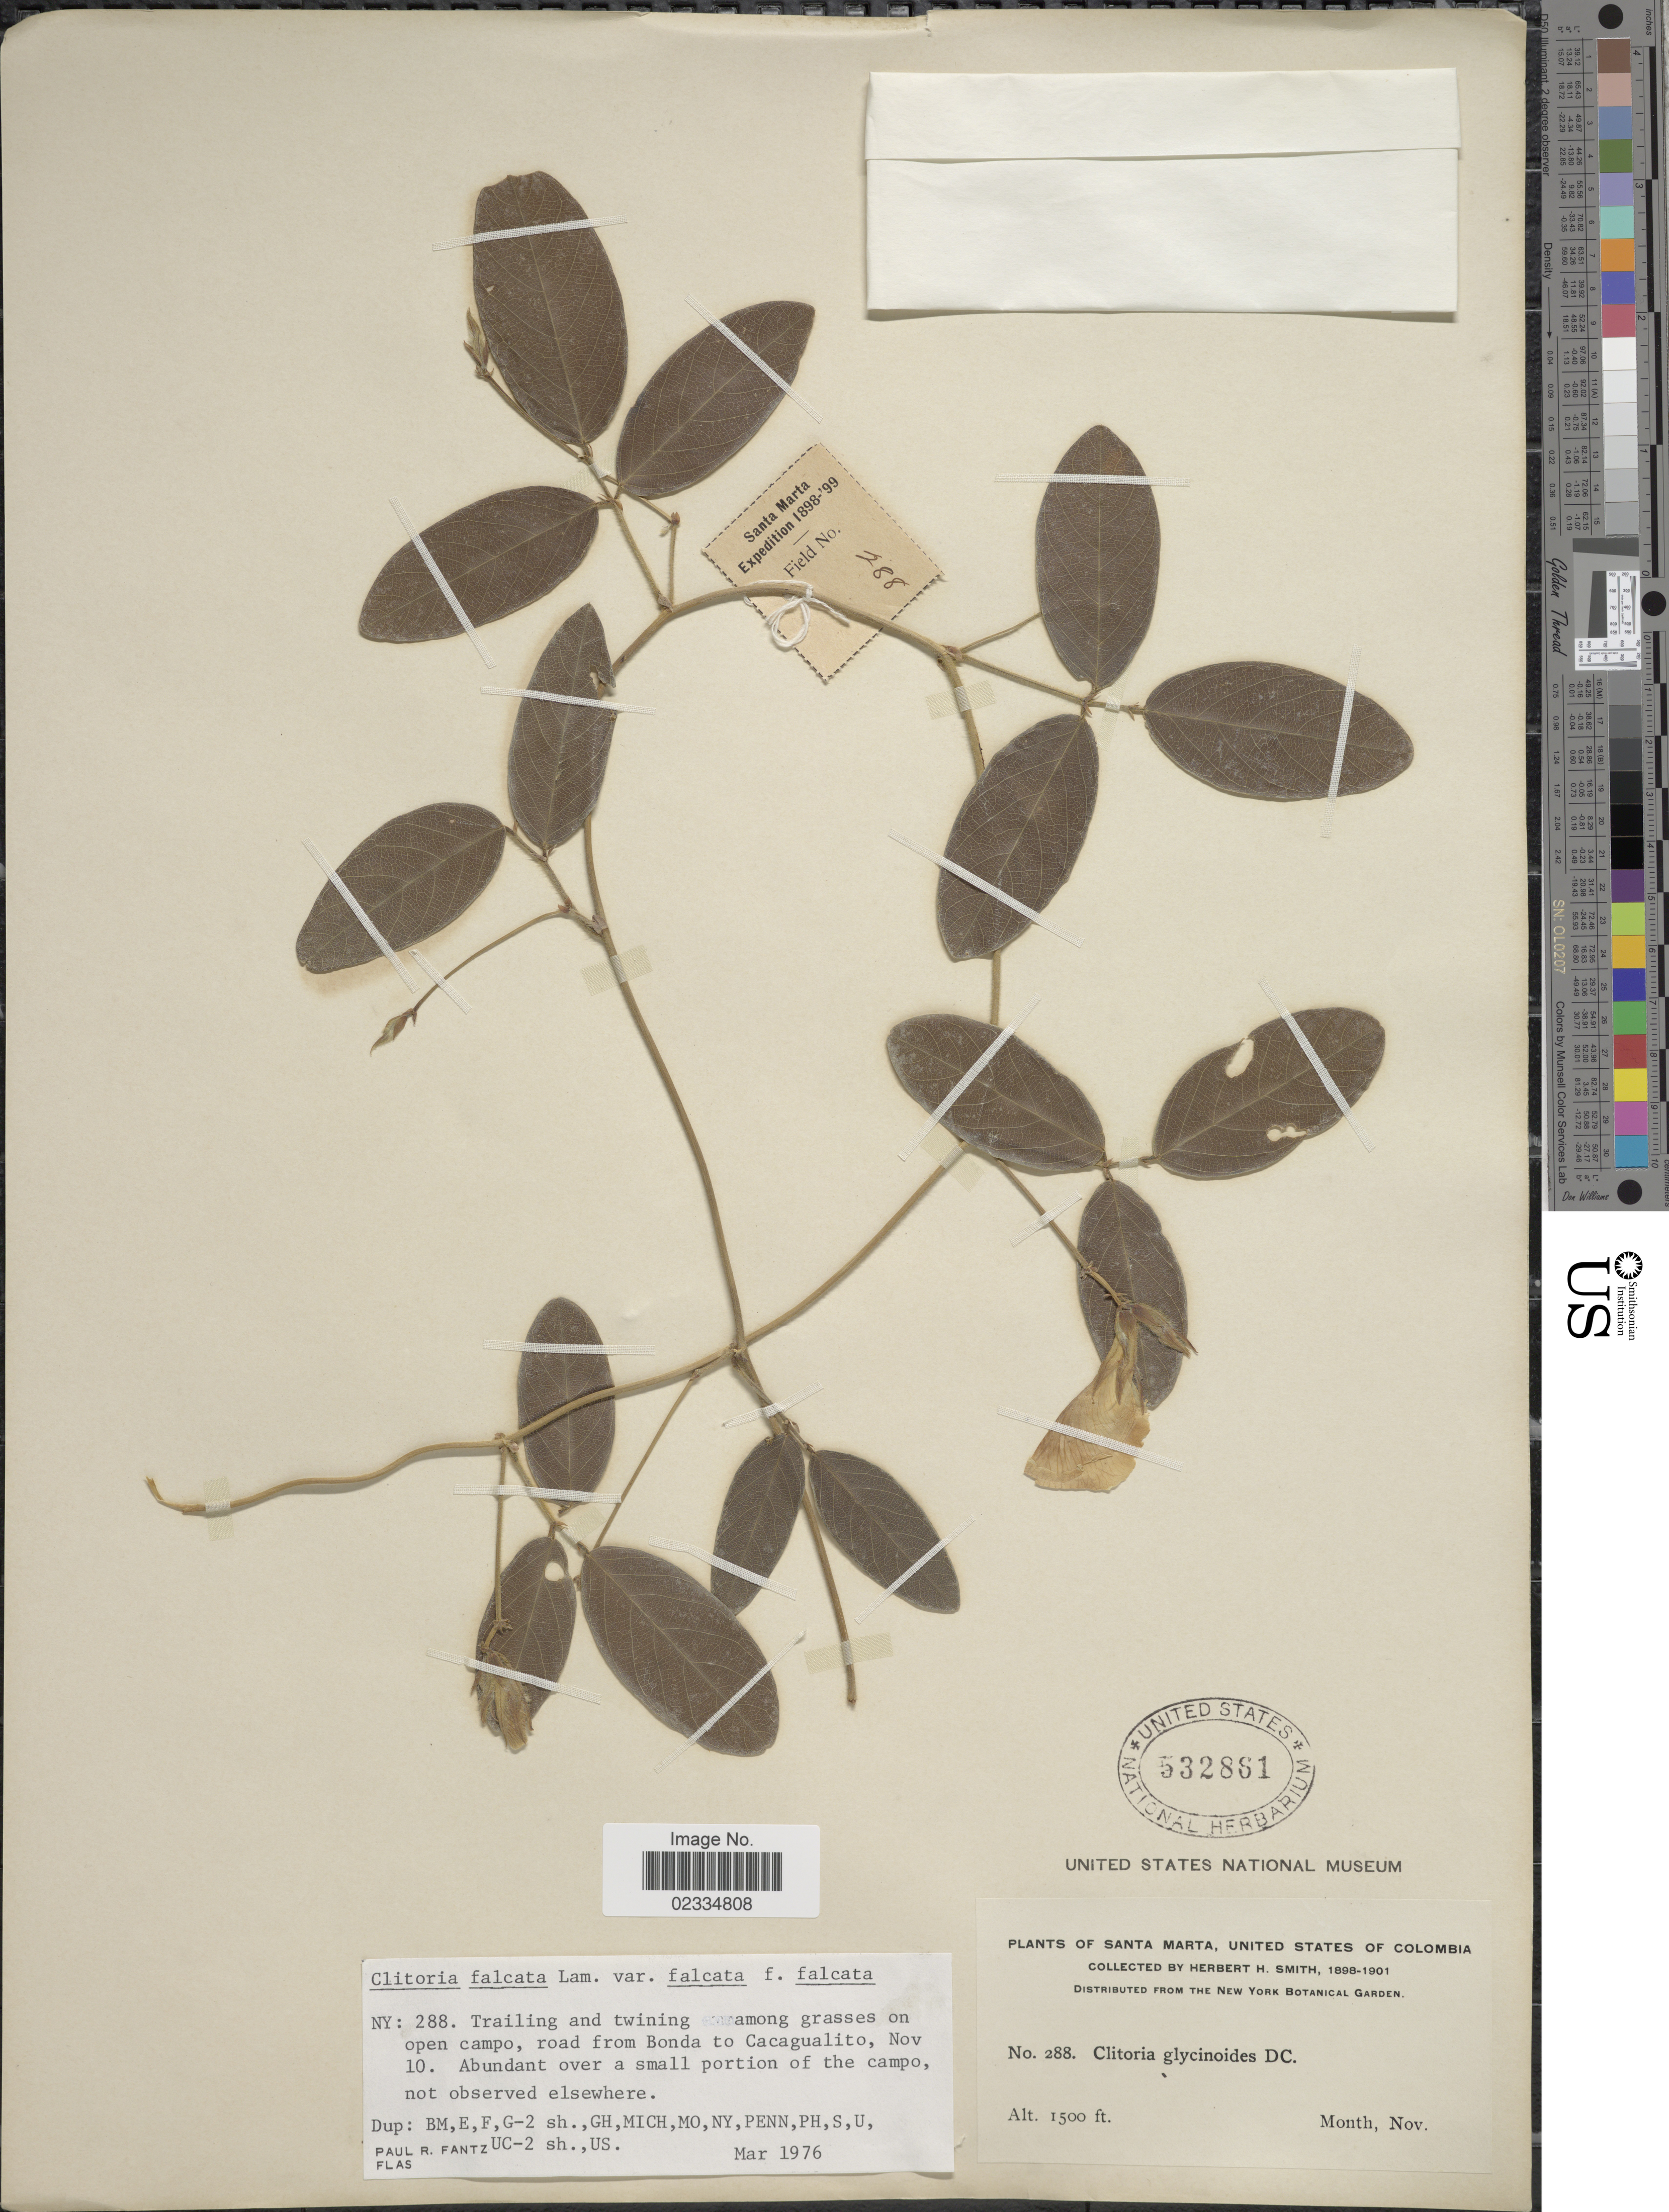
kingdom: Plantae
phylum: Tracheophyta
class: Magnoliopsida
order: Fabales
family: Fabaceae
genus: Clitoria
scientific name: Clitoria falcata var. falcata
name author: Lam.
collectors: Herbert H. Smith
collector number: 288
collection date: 1898-11/1901-11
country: Colombia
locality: Santa Marta, United States of Colombia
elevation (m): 457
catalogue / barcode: US 532861